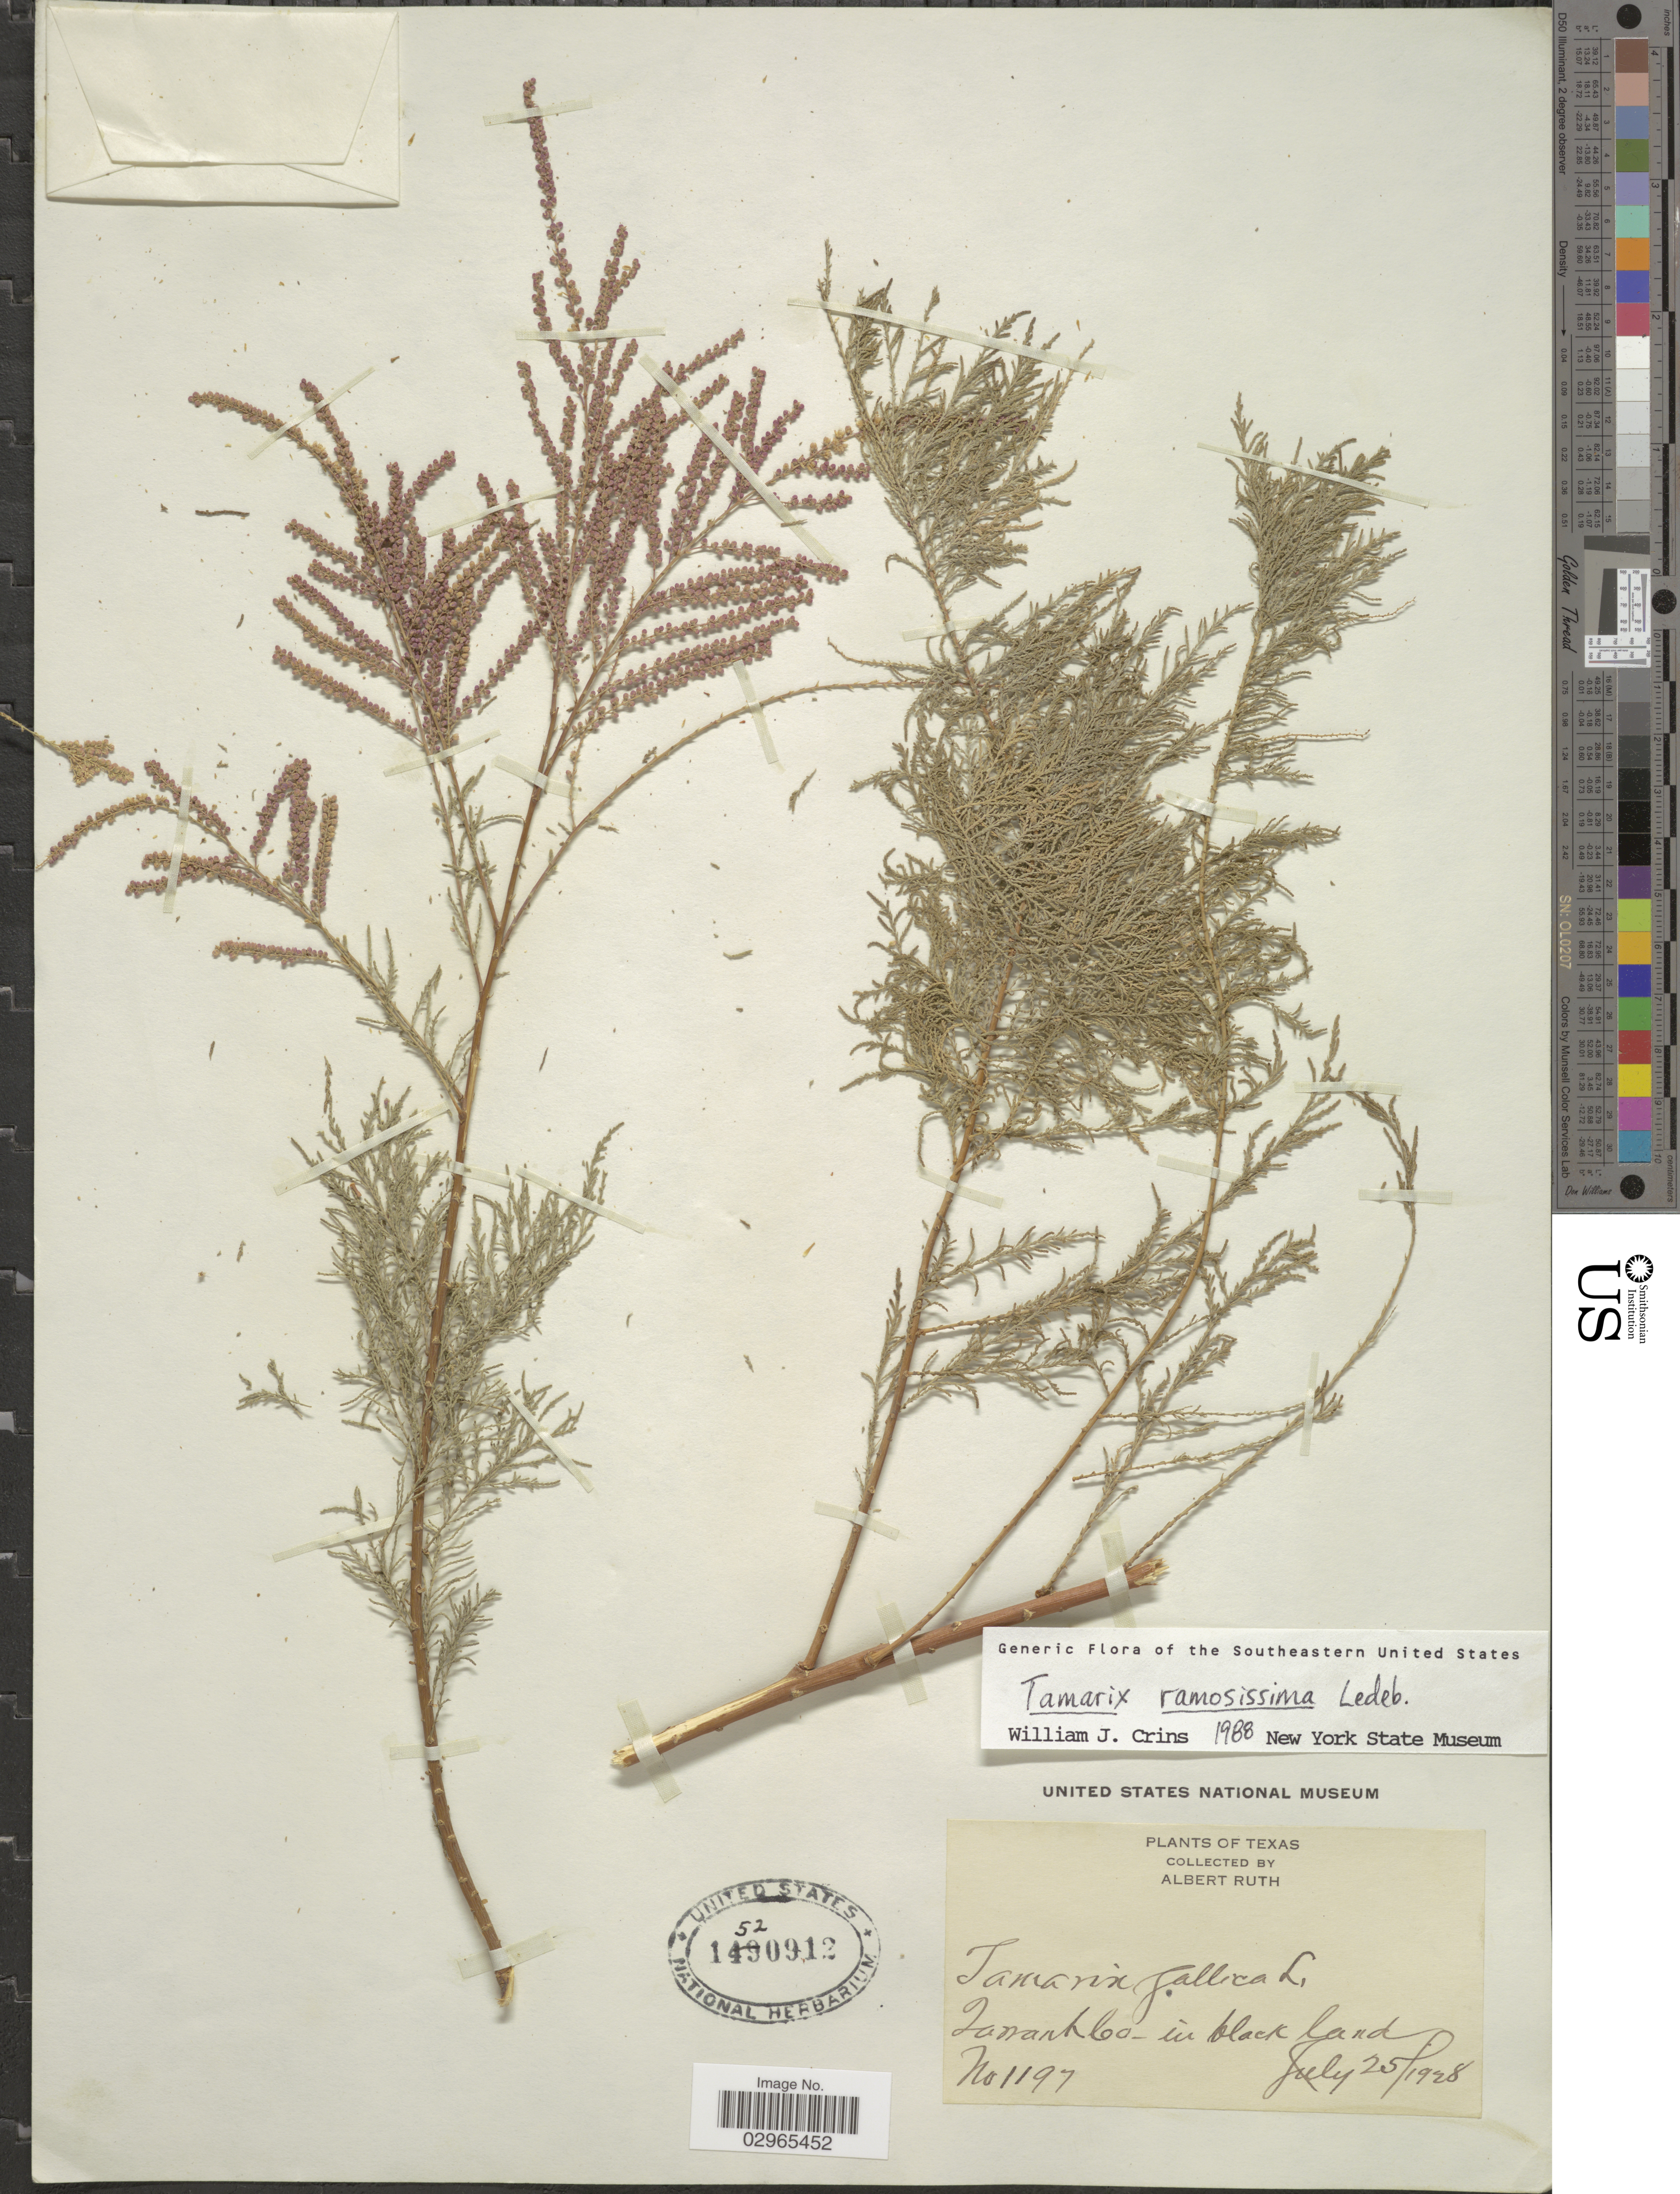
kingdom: Plantae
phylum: Tracheophyta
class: Magnoliopsida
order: Caryophyllales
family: Tamaricaceae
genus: Tamarix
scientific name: Tamarix ramosissima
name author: Ledeb.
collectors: A. Ruth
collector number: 1197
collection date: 1928-07-25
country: United States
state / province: Texas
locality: Tarrant Co.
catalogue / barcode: US 1520912